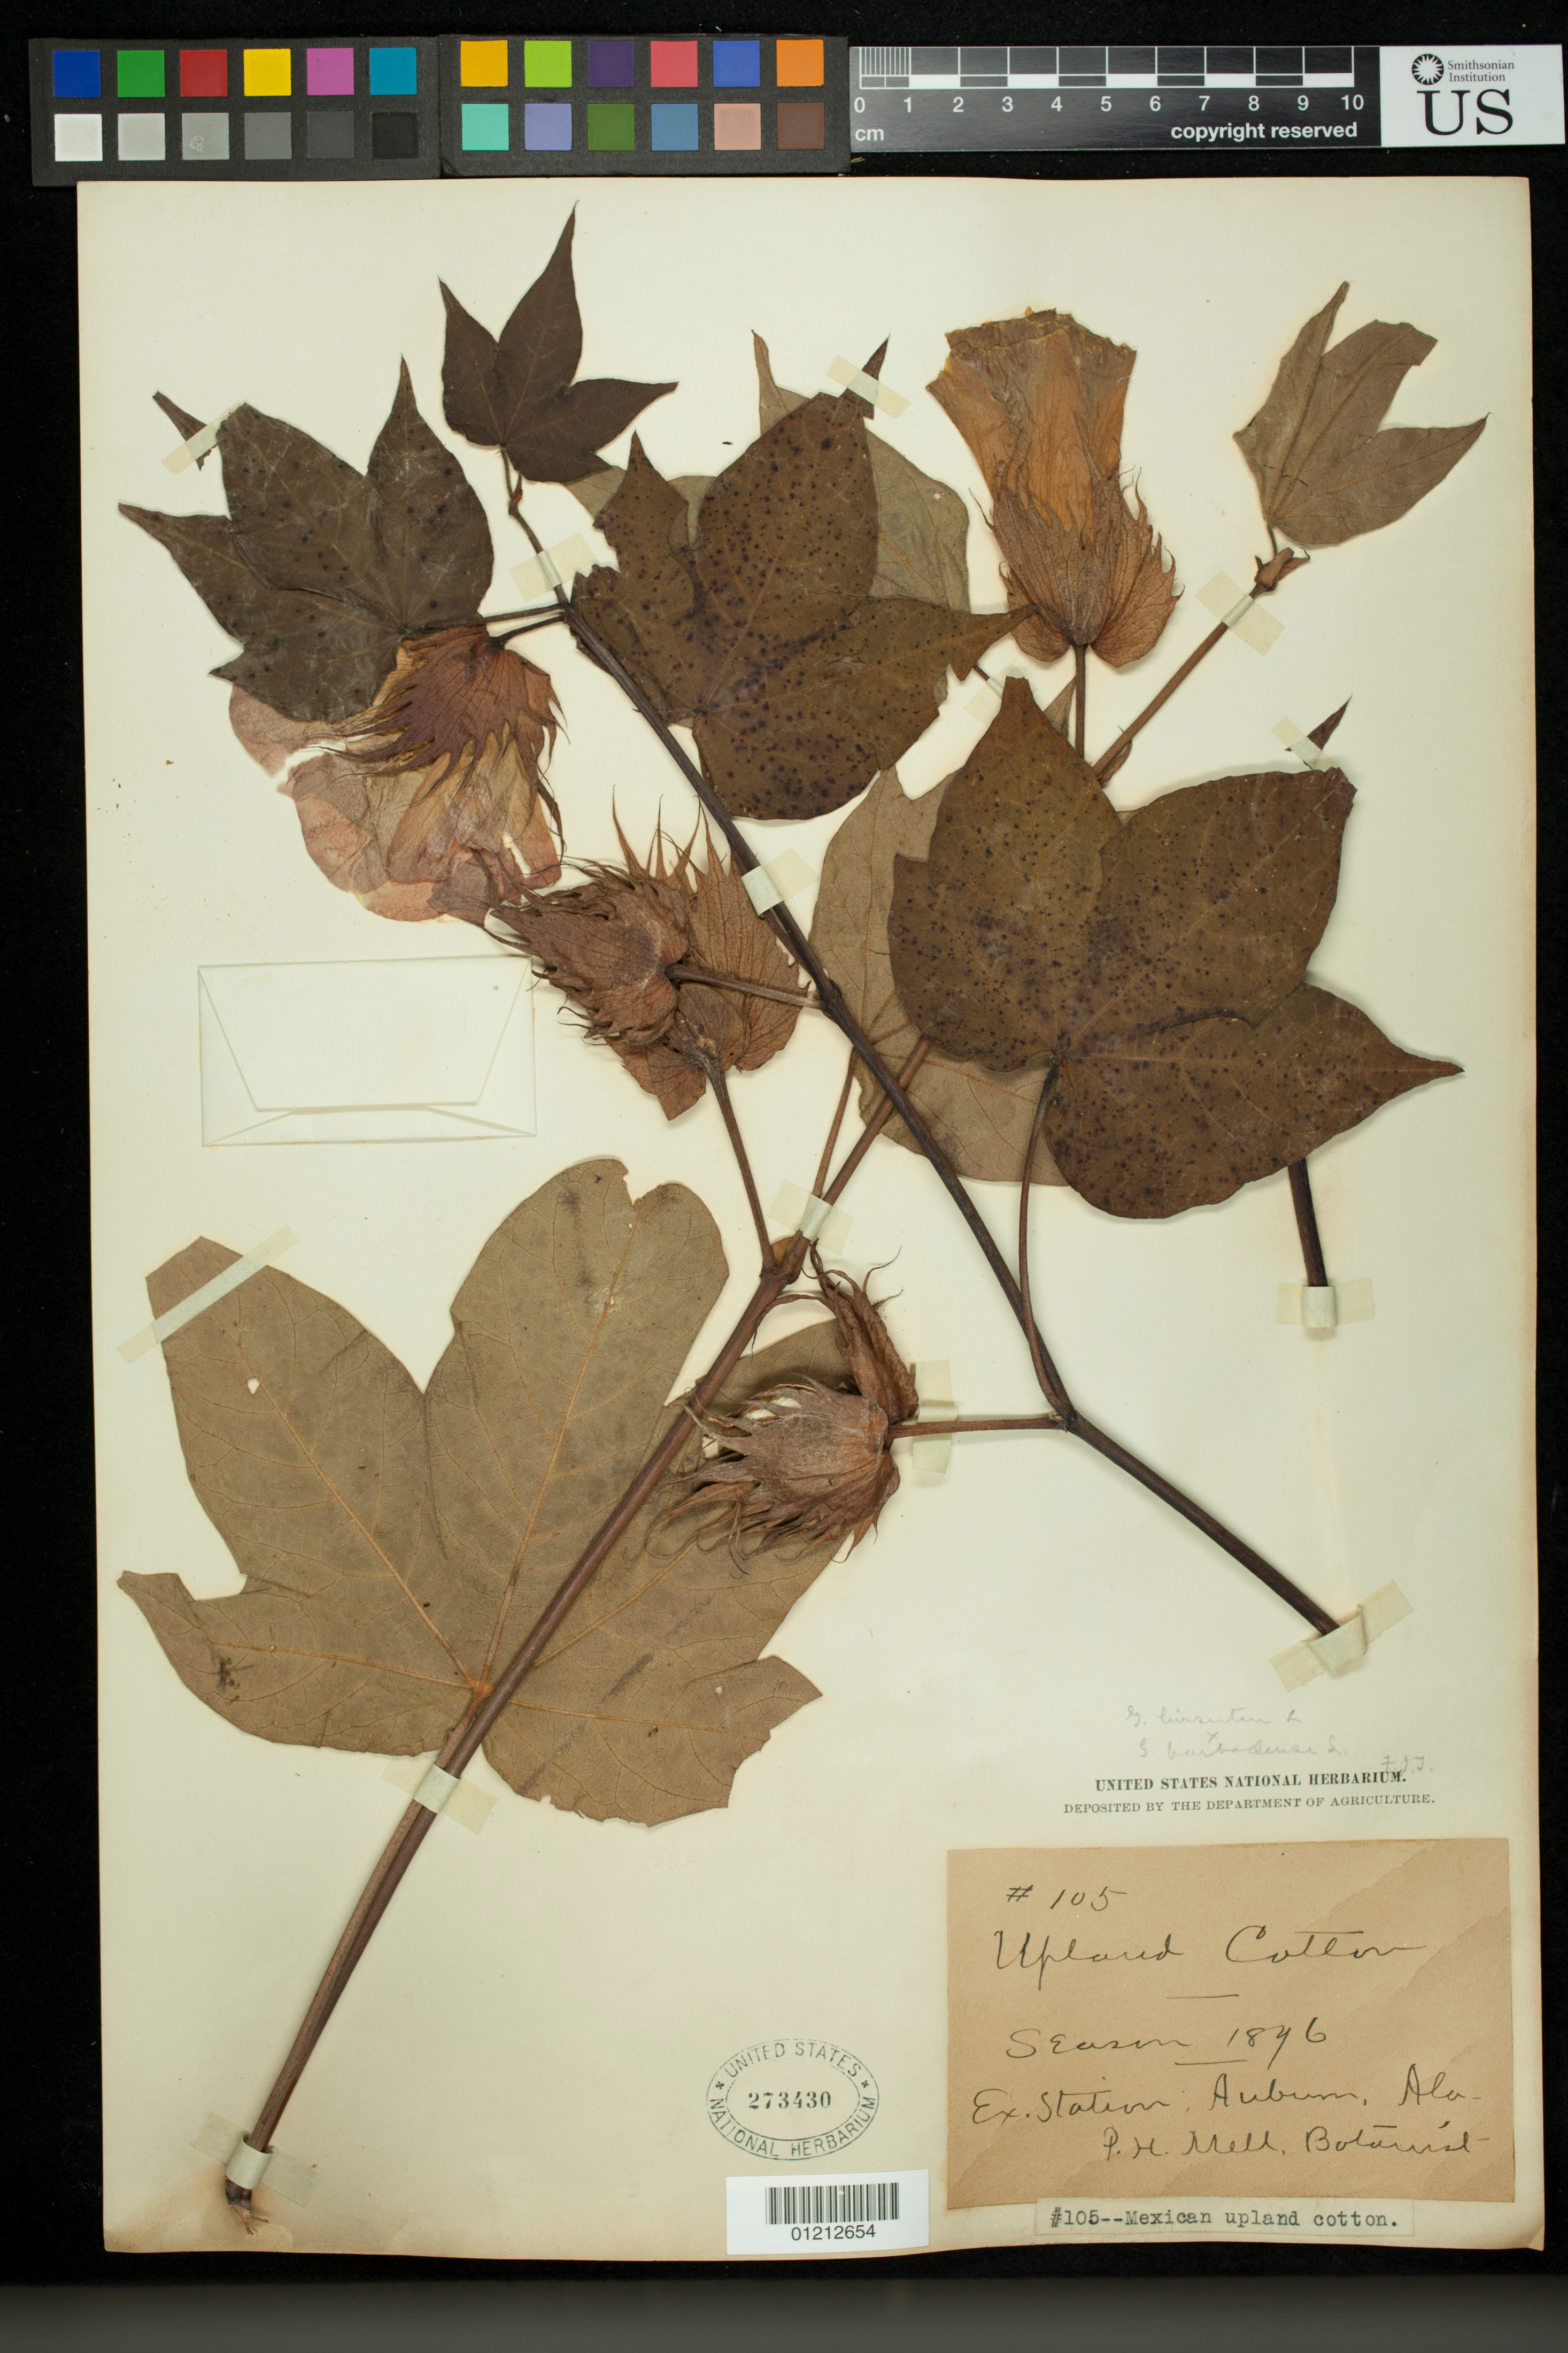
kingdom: Plantae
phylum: Tracheophyta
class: Magnoliopsida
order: Malvales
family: Malvaceae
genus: Gossypium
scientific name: Gossypium barbadense x G. hirsutum L.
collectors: P. H. Mell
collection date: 1896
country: United States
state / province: Alabama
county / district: Lee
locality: Experimental Station, Auburn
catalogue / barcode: US 273430